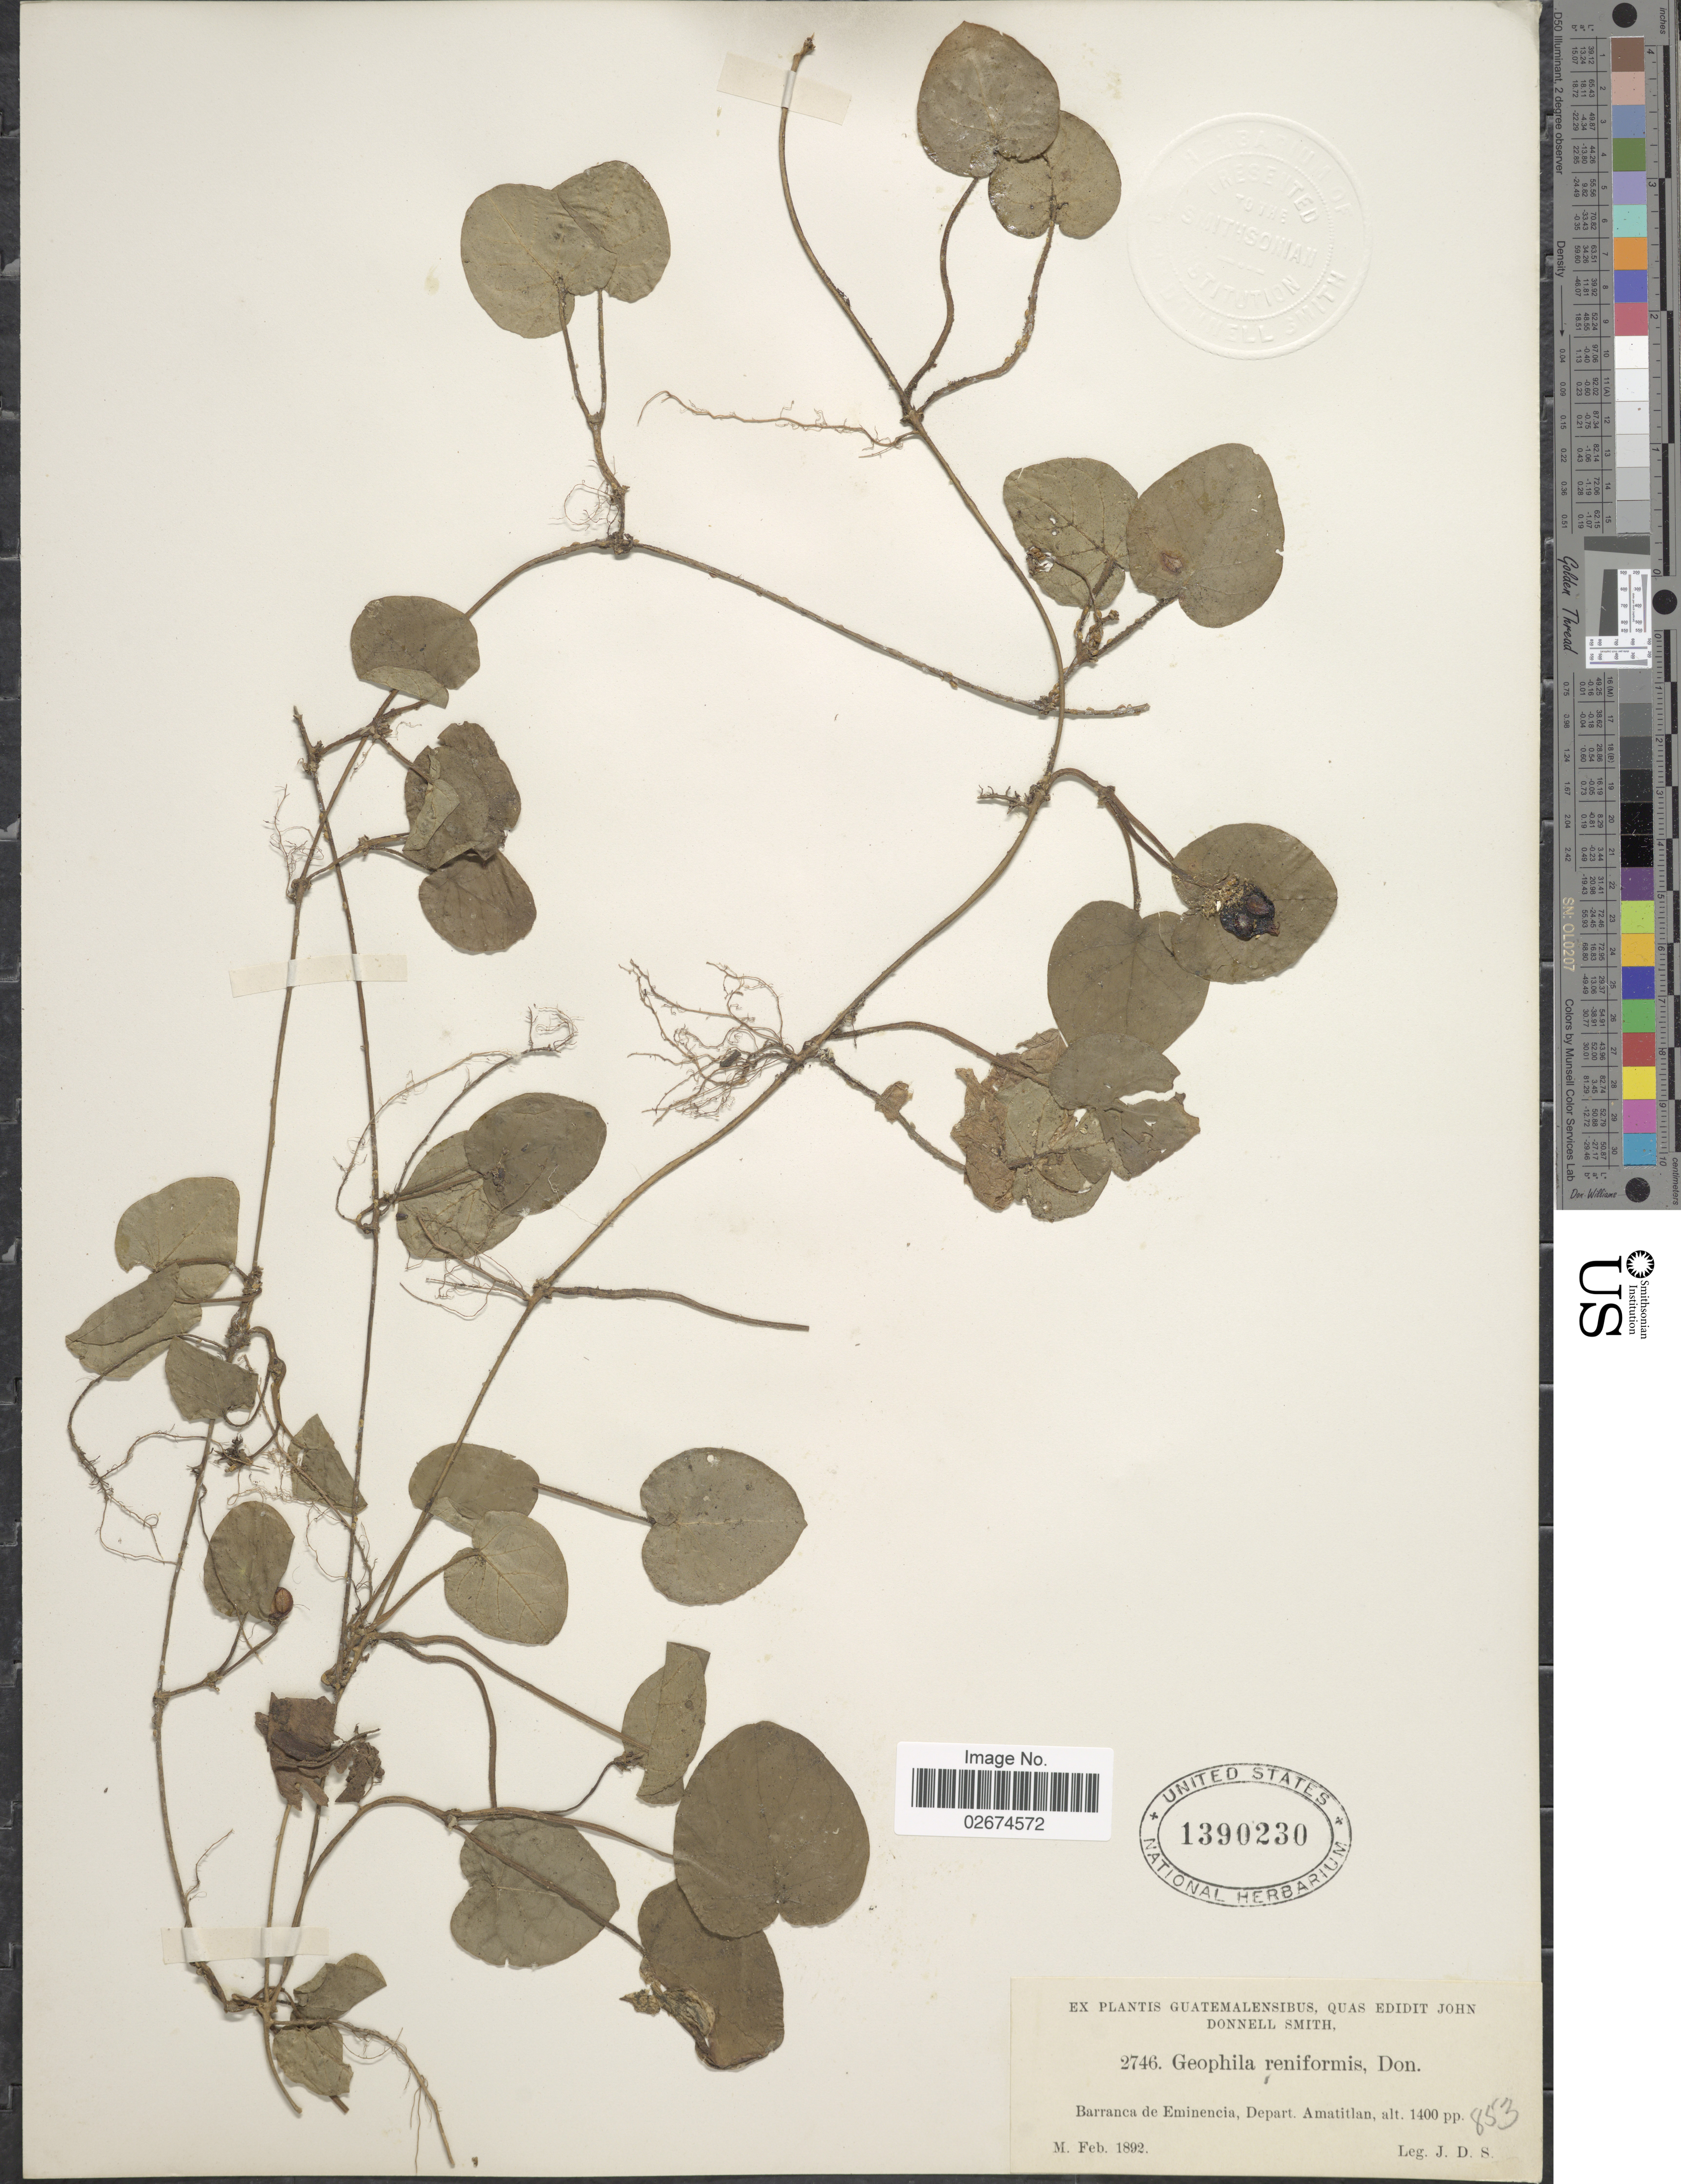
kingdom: Plantae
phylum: Tracheophyta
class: Magnoliopsida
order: Gentianales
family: Rubiaceae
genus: Geophila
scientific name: Geophila macropoda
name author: (Ruiz & Pav.) DC.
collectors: J. Donnell Smith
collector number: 2746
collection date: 1892-02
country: Guatemala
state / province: Guatemala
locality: Barranca de Eminencia, Depart. Amatitlan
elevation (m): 427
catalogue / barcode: US 1390230